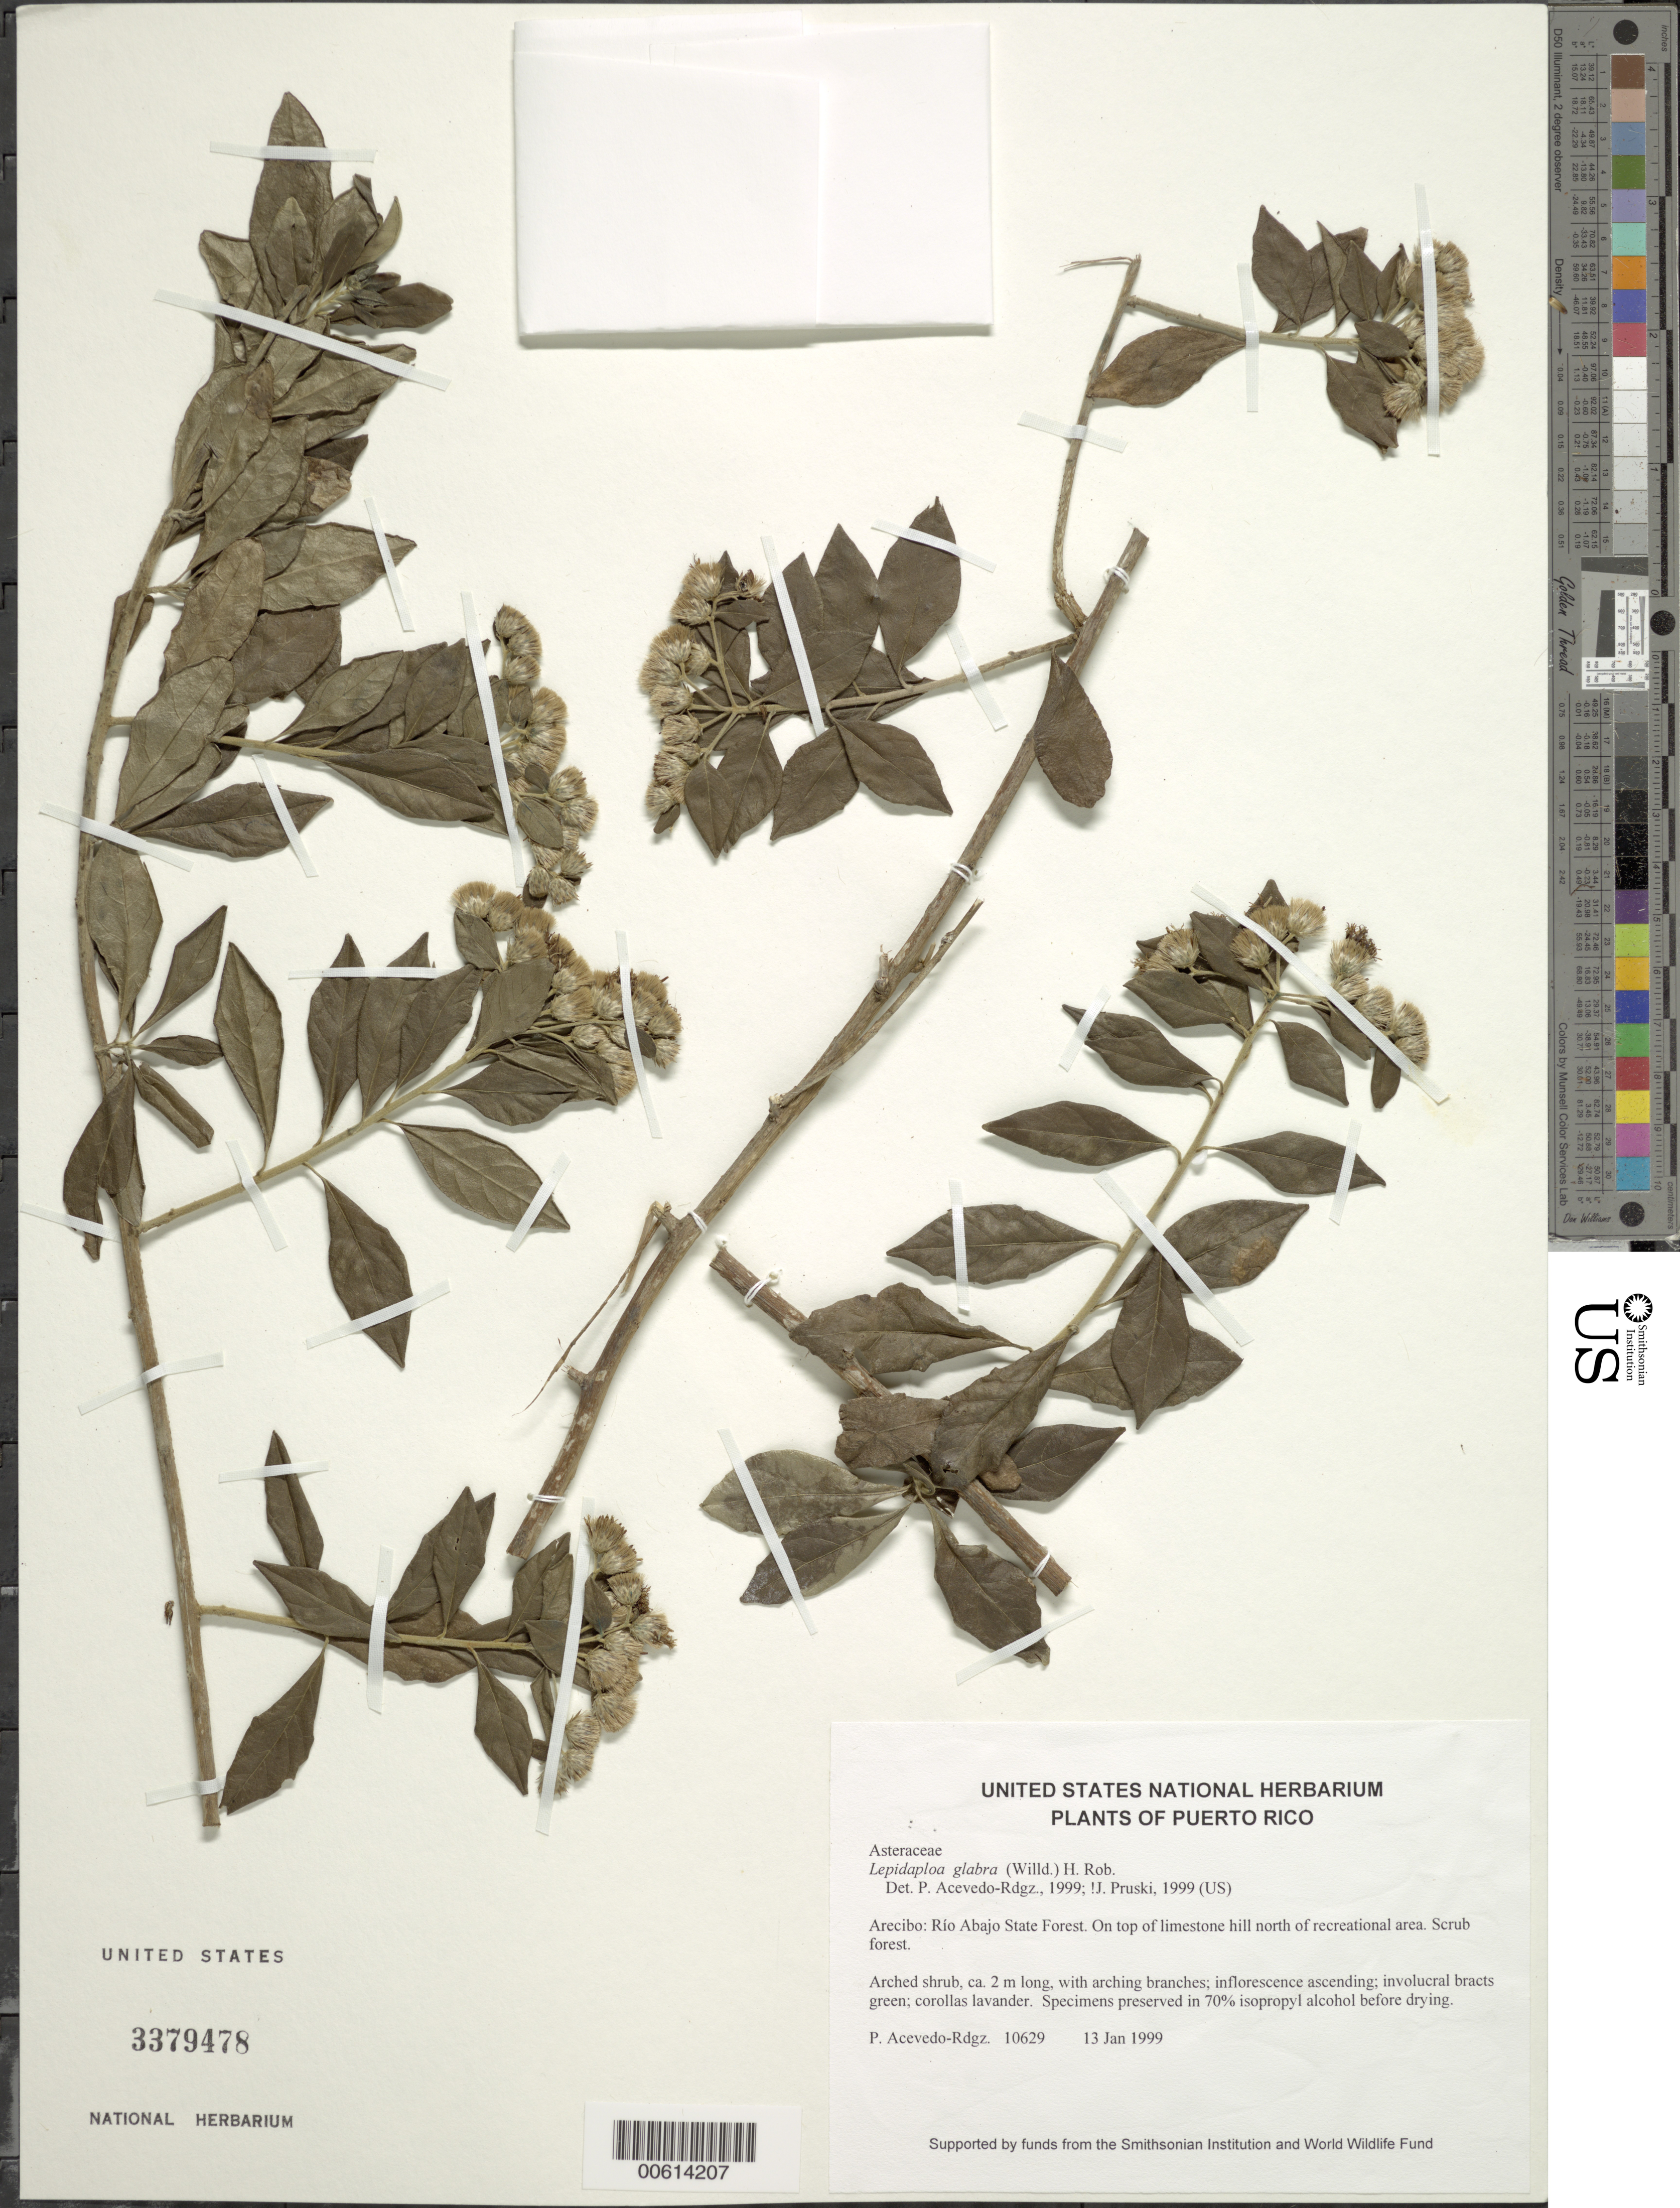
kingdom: Plantae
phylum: Tracheophyta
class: Magnoliopsida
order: Asterales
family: Asteraceae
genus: Lepidaploa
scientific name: Lepidaploa glabra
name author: (Willd.) H. Rob.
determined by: Acevedo-Rodríguez, P., (BOT), Smithsonian Institution - National Museum of Natural History (UNITED STATES)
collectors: P. Acevedo-Rodr.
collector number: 10629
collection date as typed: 13 Jan 1999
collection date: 1999-01-13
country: Puerto Rico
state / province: Arecibo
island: Puerto Rico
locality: Arecibo; Río Abajo State Forest. On top of limestone hill north of recreational area.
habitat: Scrub forest.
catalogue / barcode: US 3379478